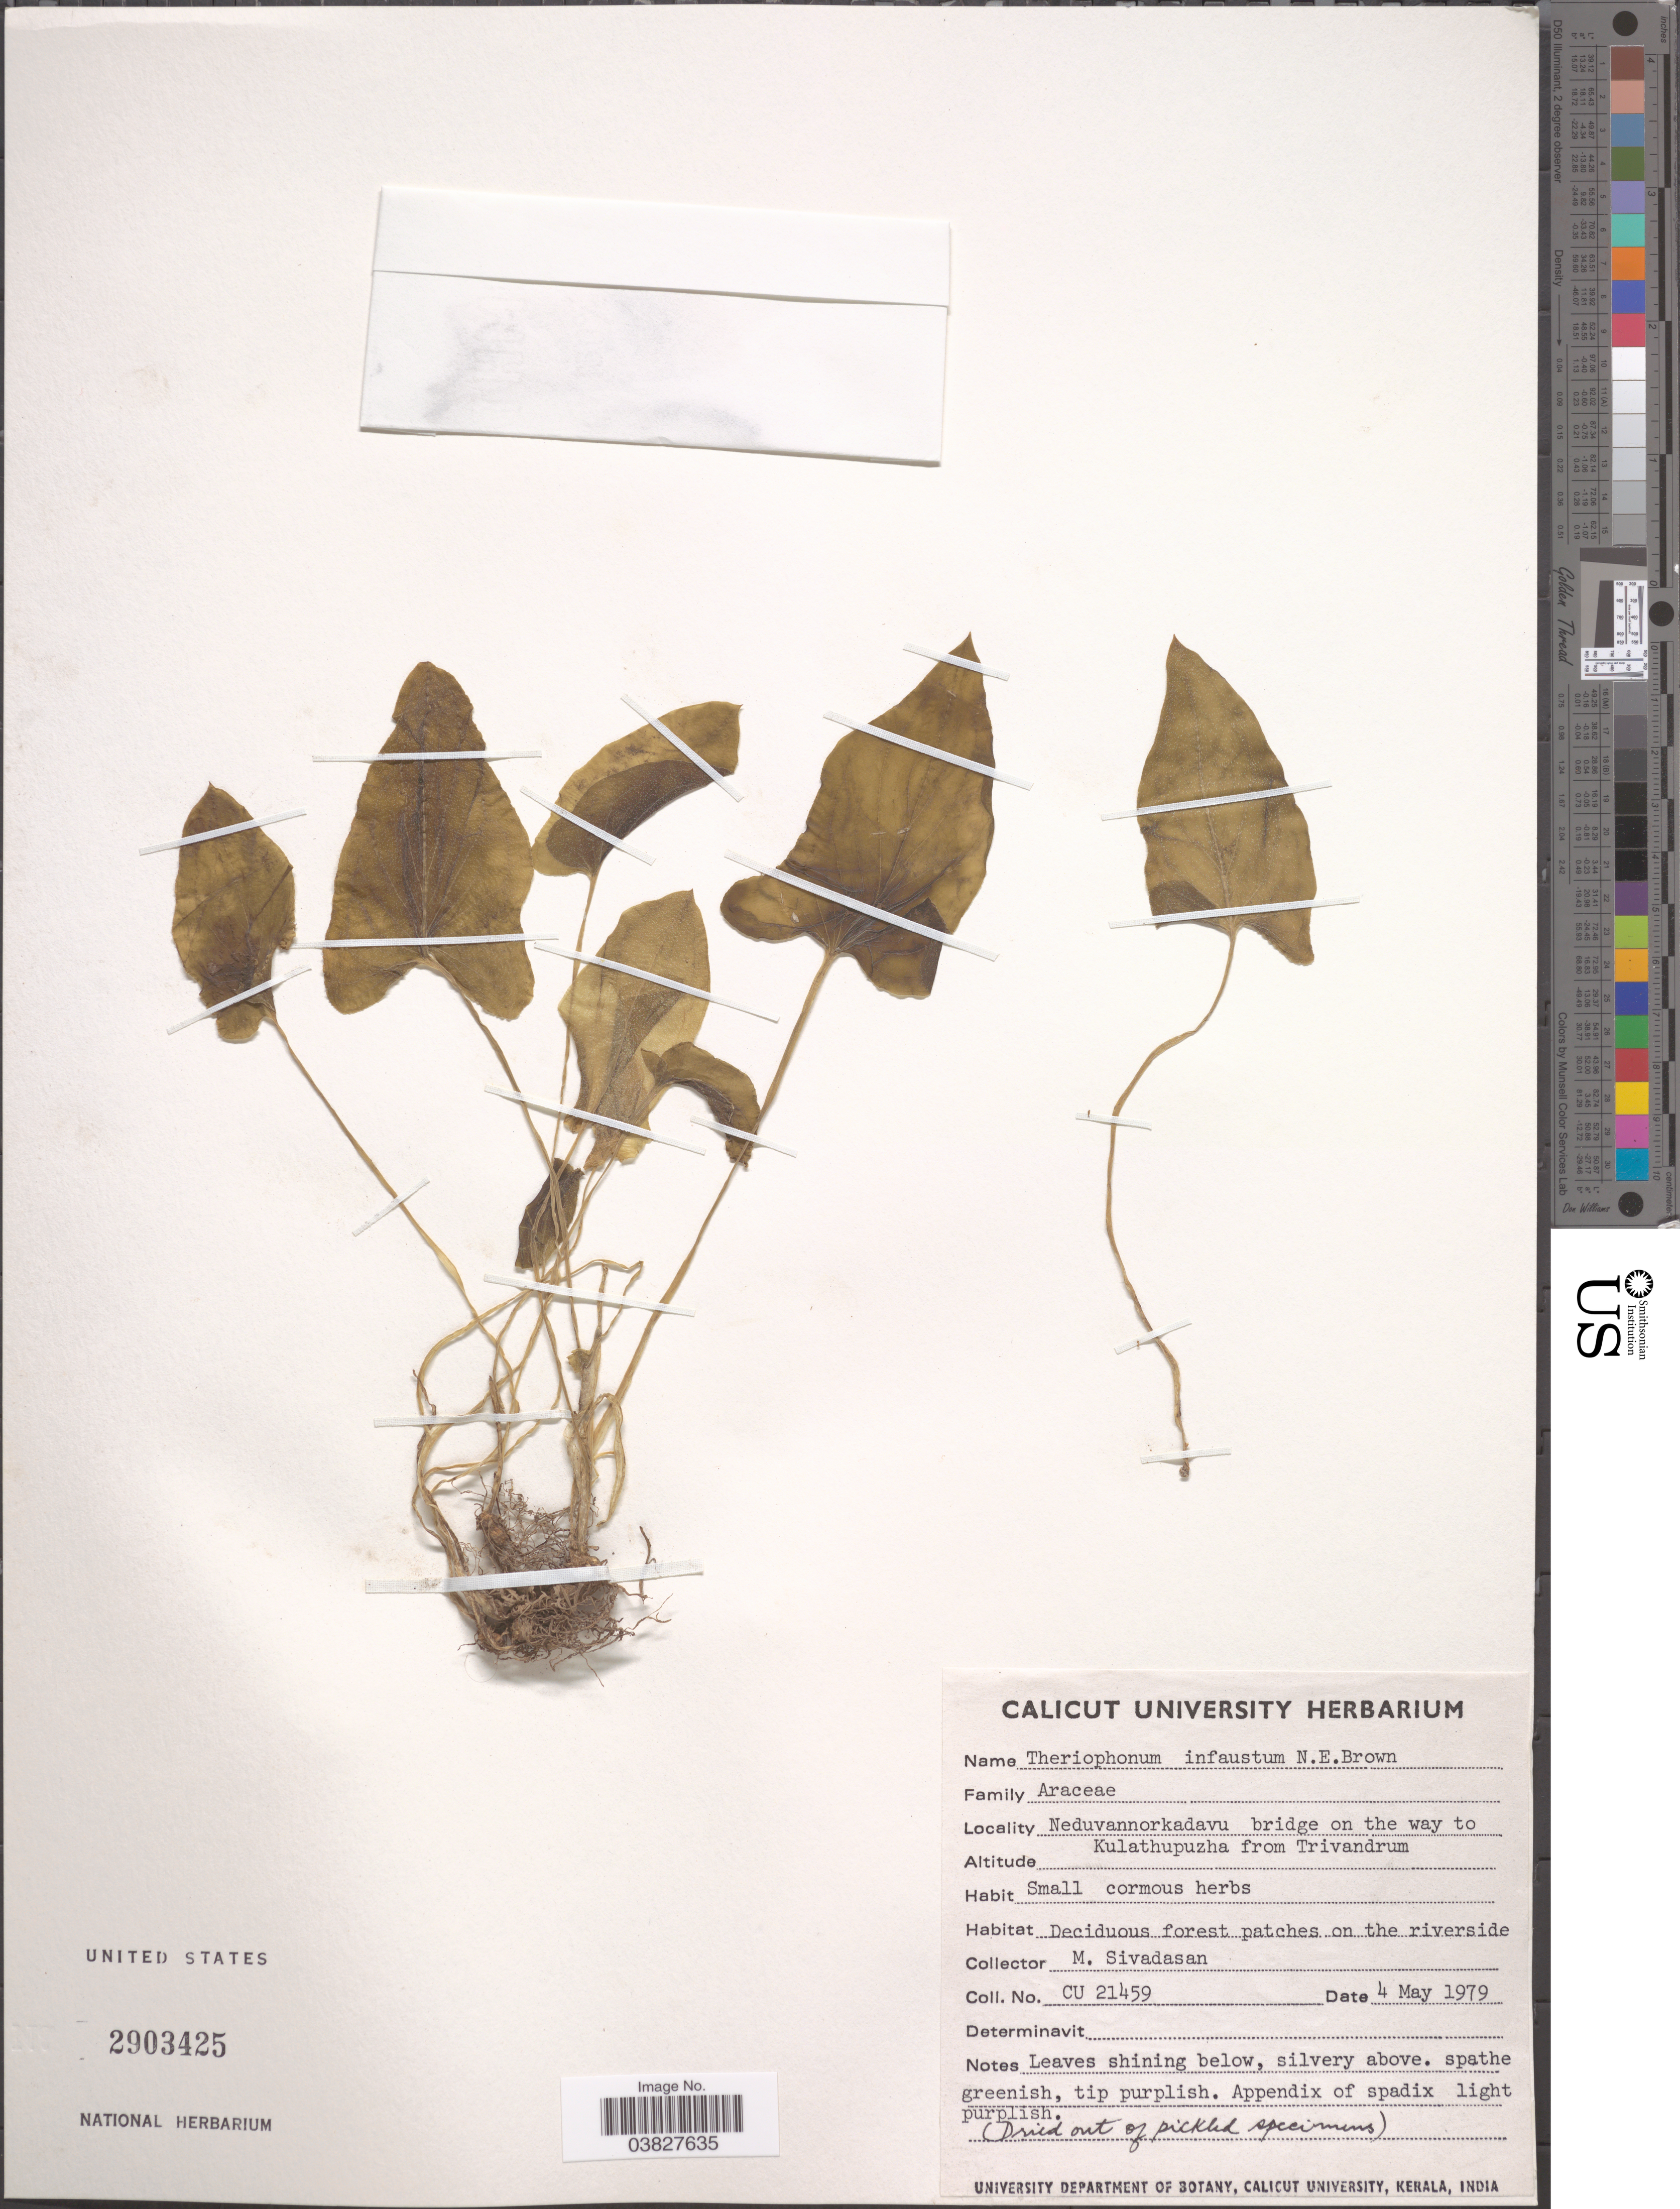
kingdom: Plantae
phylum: Tracheophyta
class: Liliopsida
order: Alismatales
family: Araceae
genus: Theriophonum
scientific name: Theriophonum infaustum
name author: N.E. Br.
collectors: M. Sivadasan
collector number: CU21459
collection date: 1979-05-04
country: India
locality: Neduvannorkadavu bridge on the way to Kulathupuzha from Trivandrum. Deciduous forest patches on the riverside.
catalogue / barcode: US 2903425